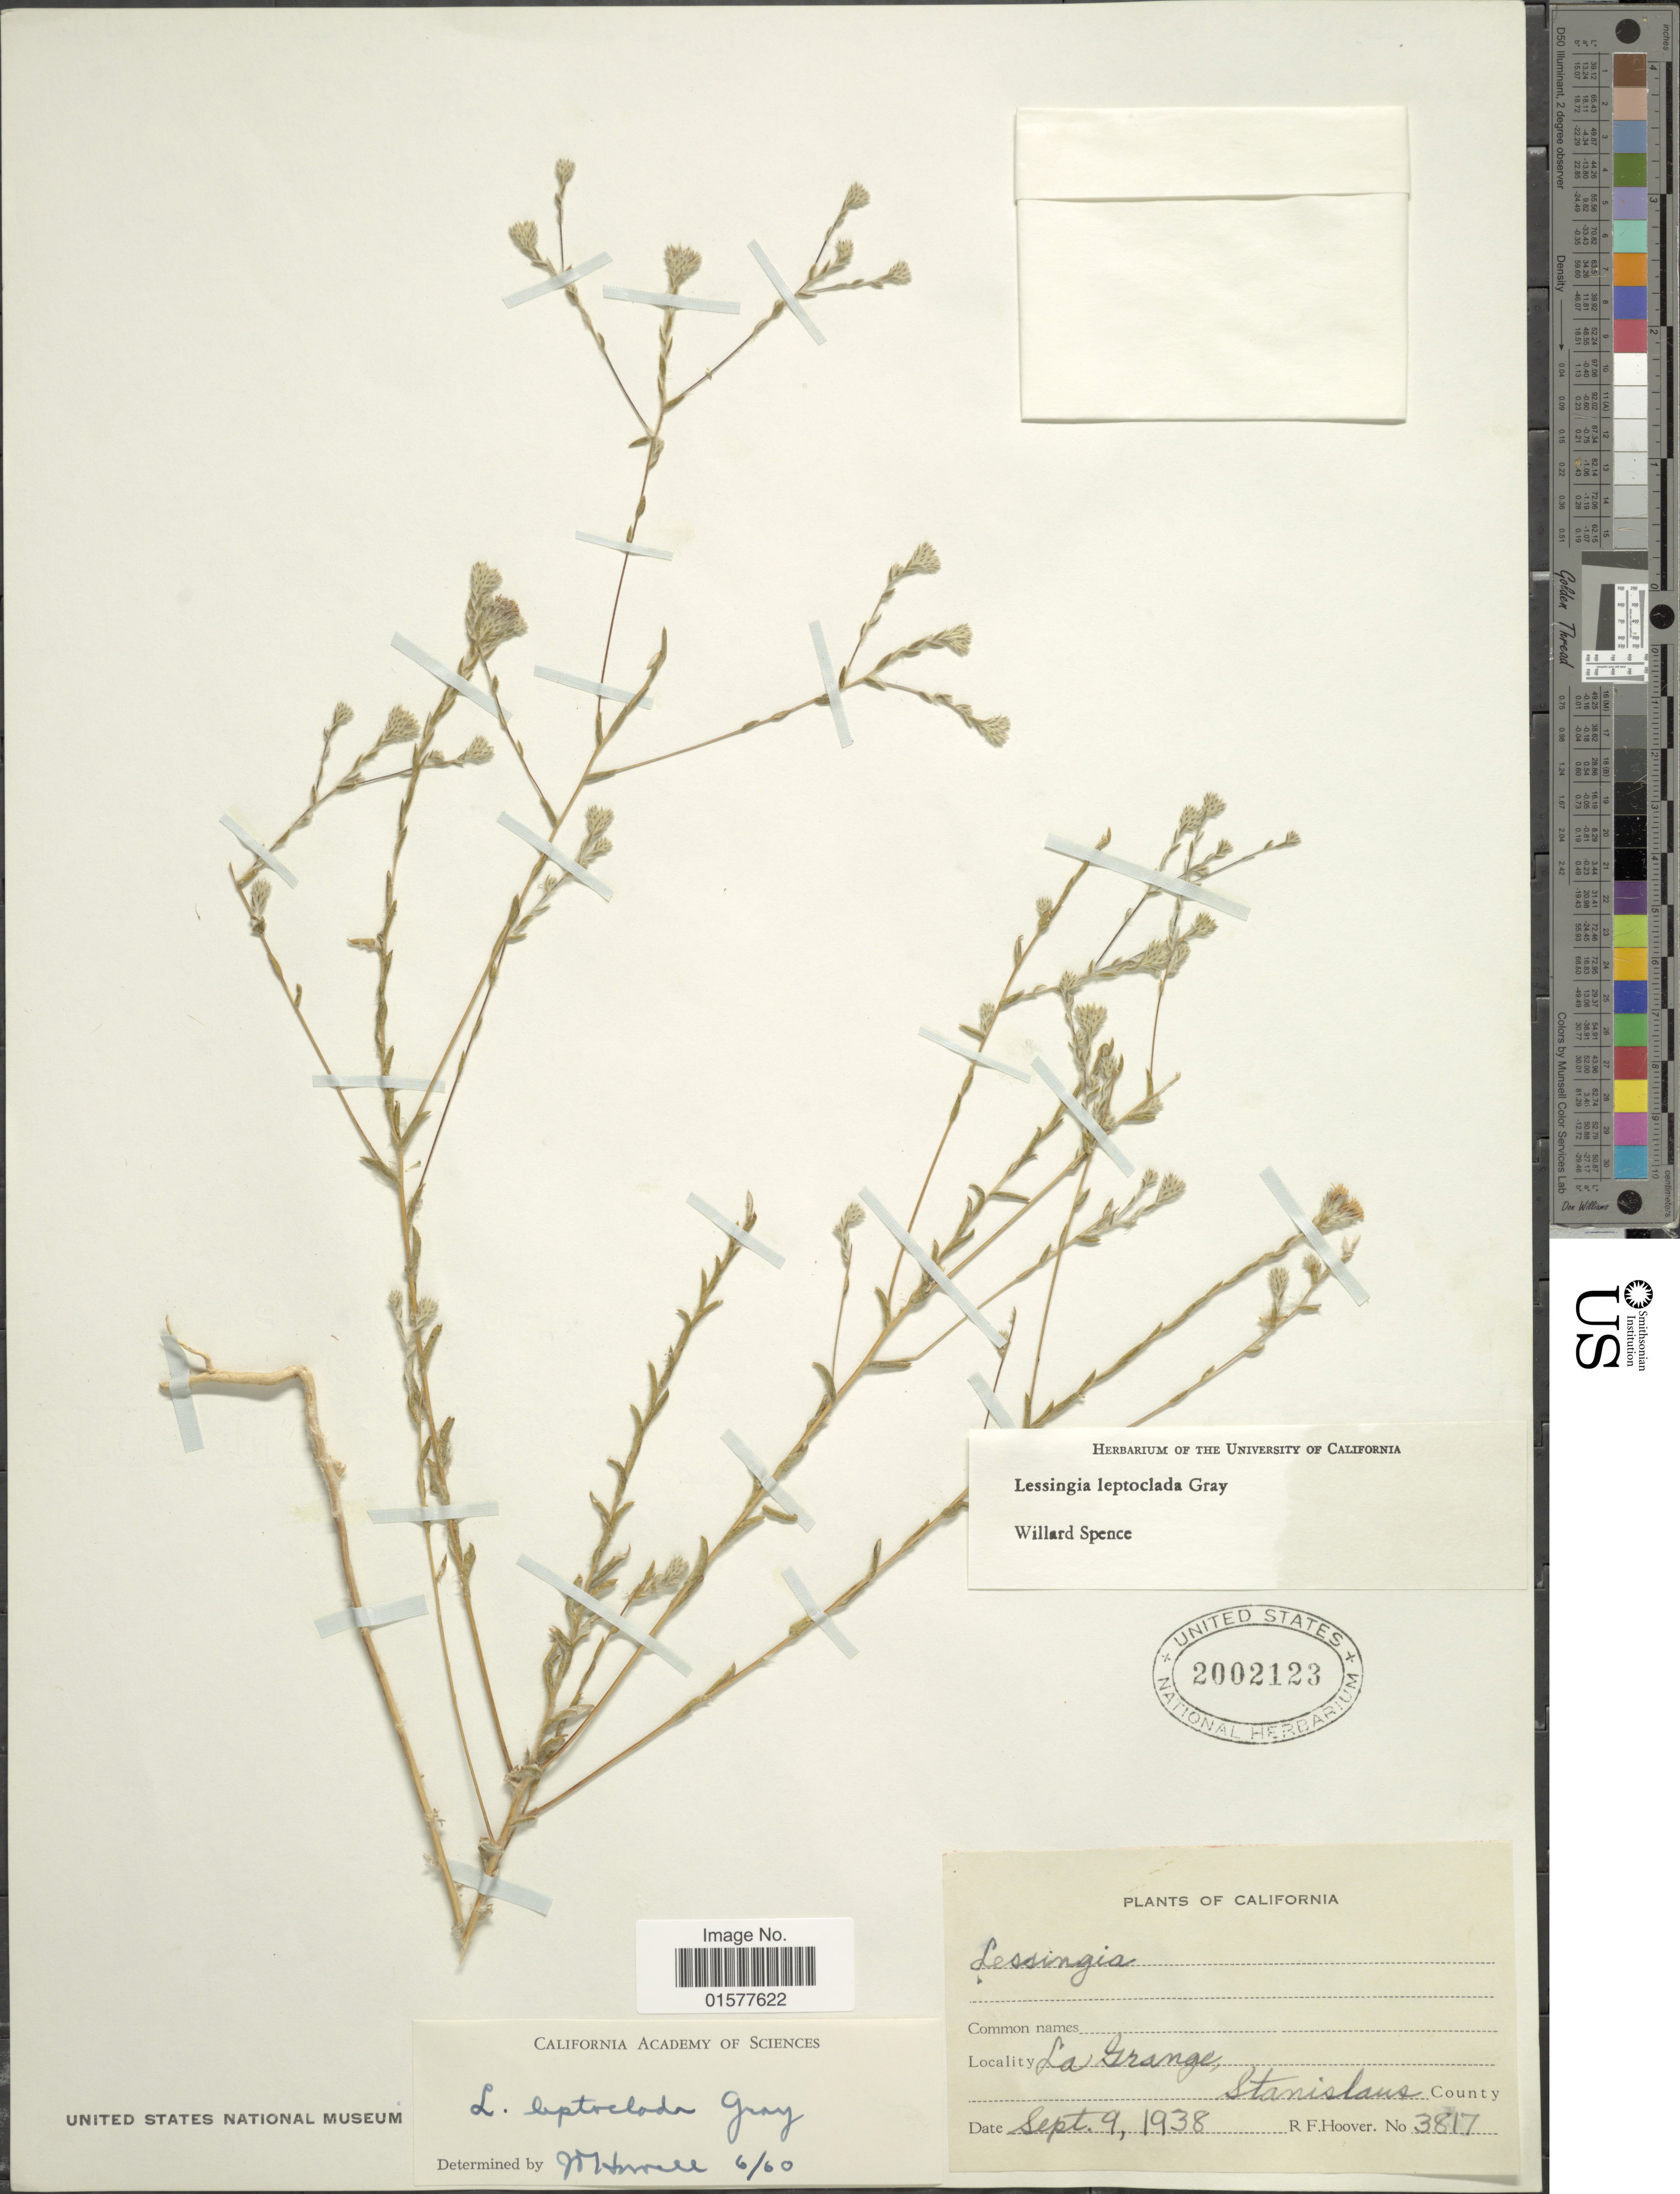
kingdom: Plantae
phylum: Tracheophyta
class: Magnoliopsida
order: Asterales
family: Asteraceae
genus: Lessingia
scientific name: Lessingia leptoclada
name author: A. Gray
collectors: R. F. Hoover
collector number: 3817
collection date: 1938-09-09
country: United States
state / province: California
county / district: Stanislaus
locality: La Grange, Stanislans County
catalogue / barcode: US 2002123